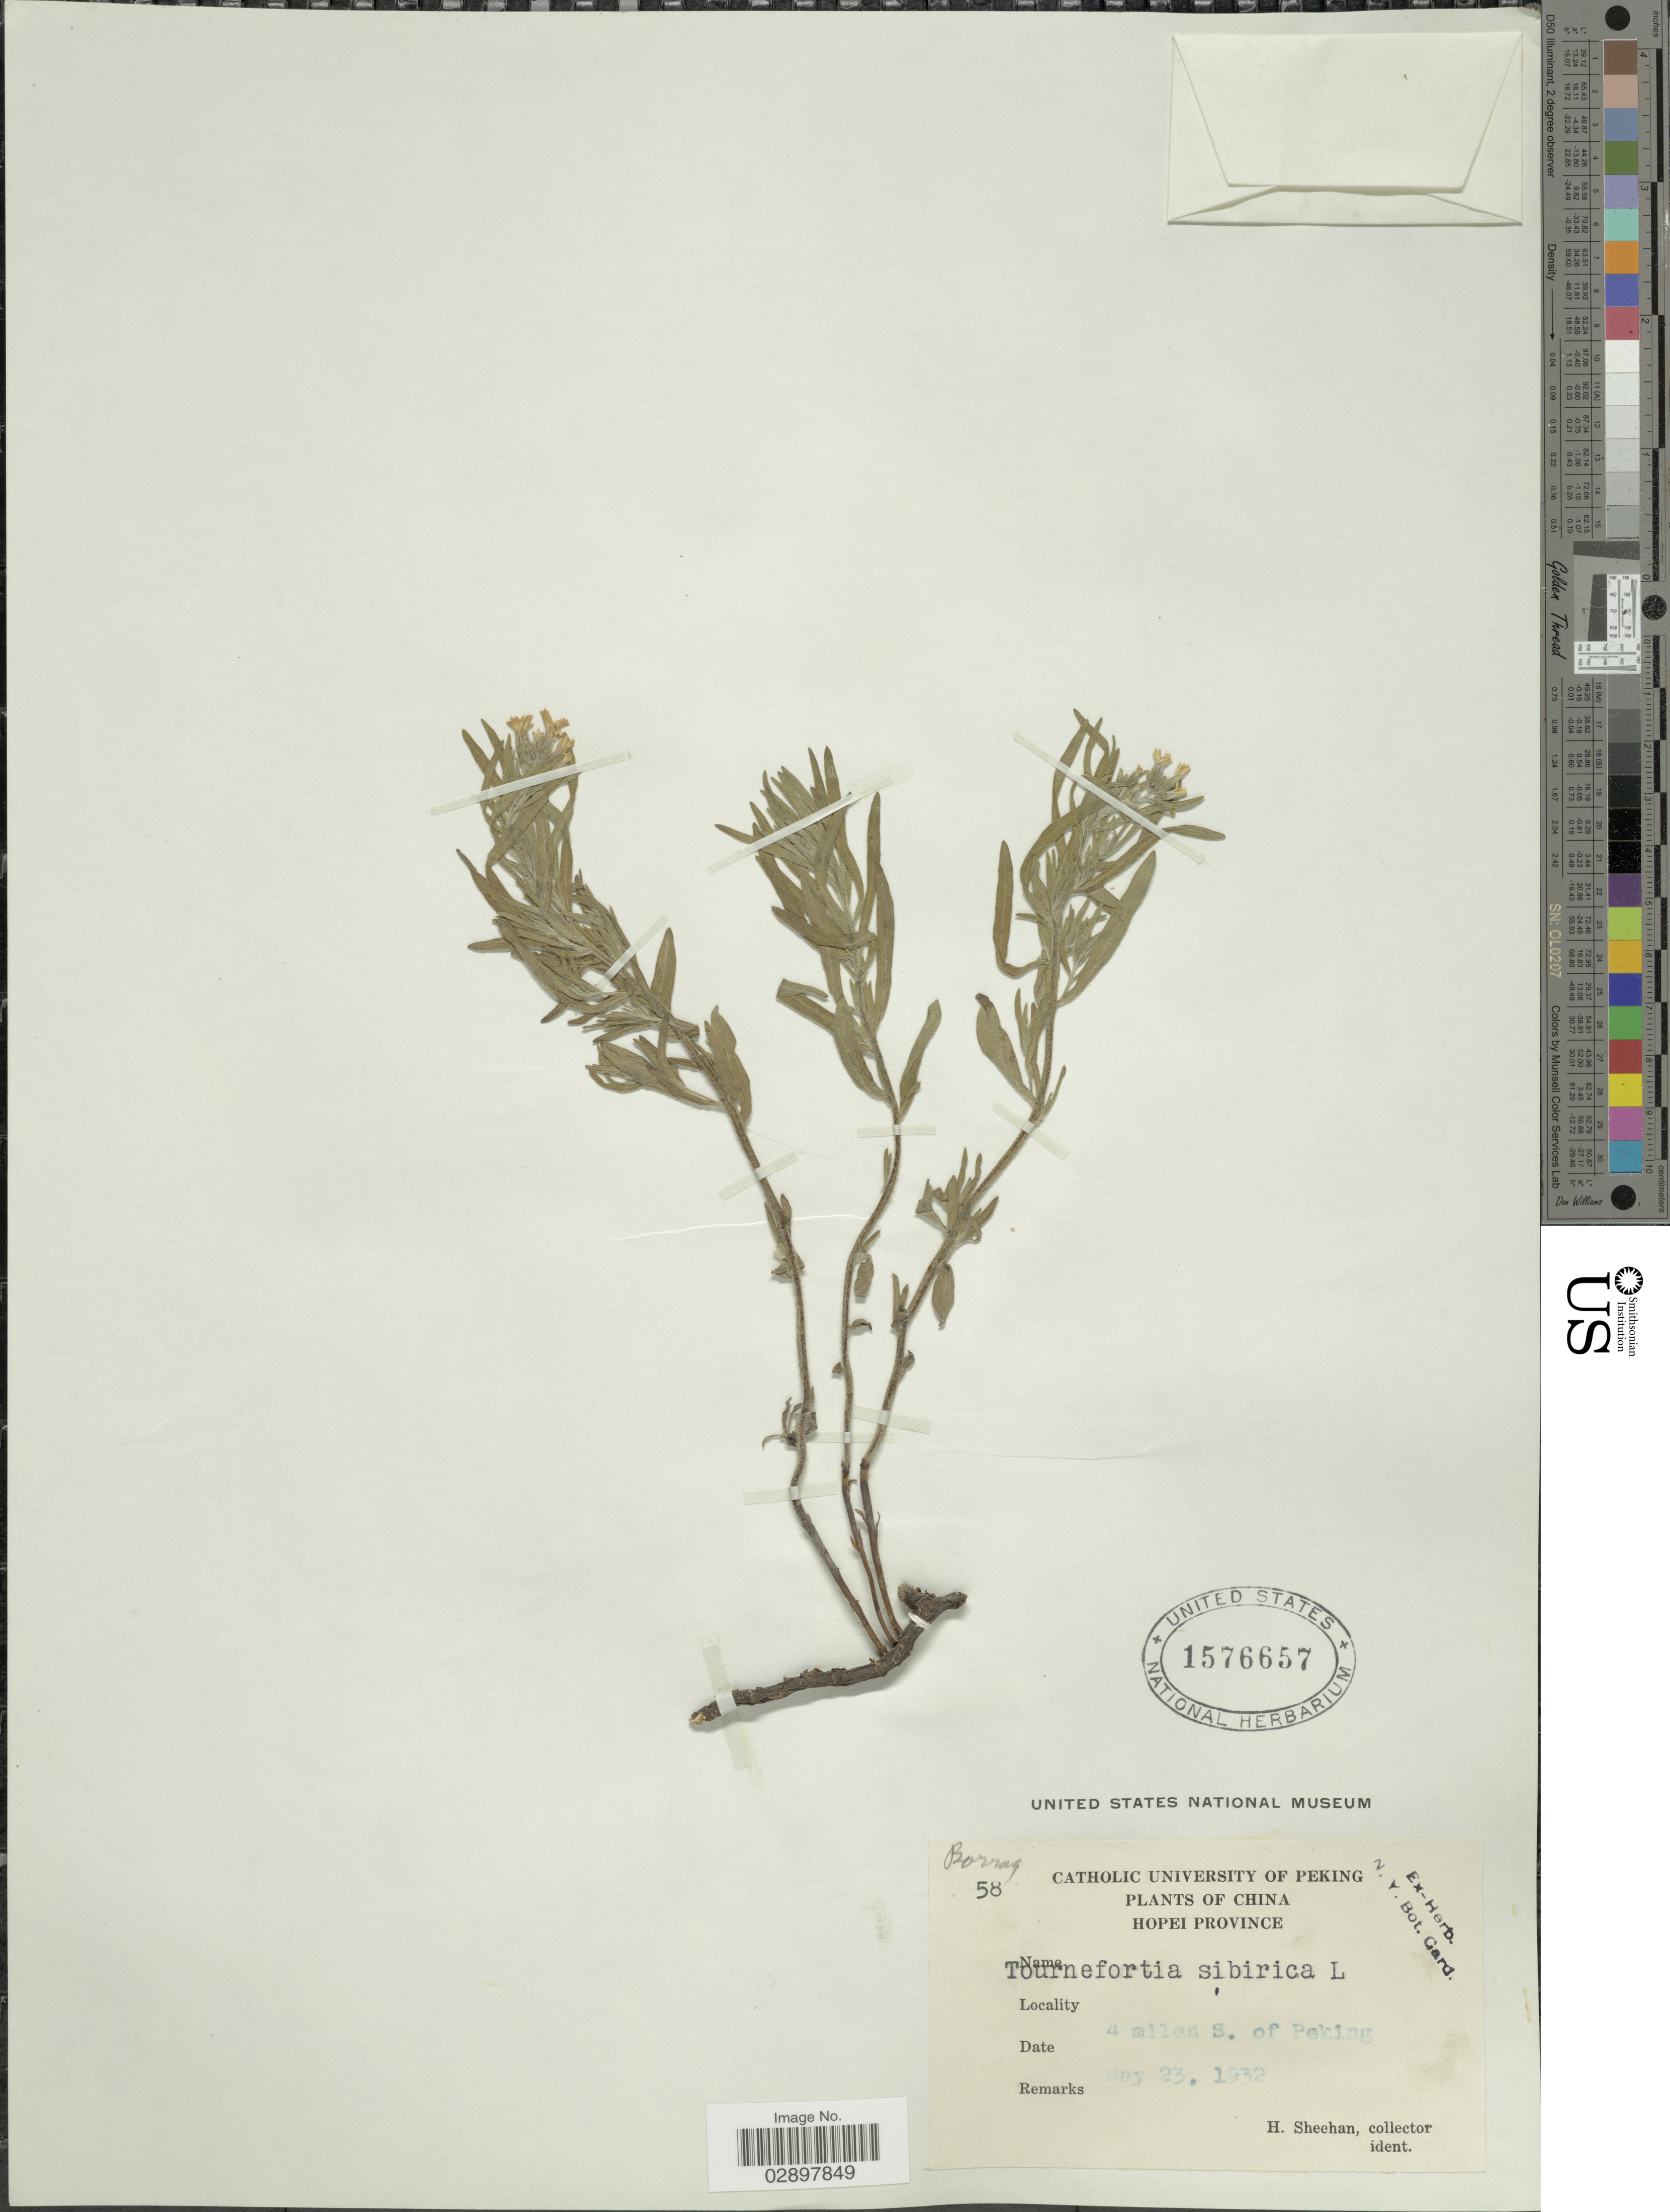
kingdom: Plantae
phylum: Tracheophyta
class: Magnoliopsida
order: Boraginales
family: Heliotropiaceae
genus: Tournefortia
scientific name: Tournefortia sibirica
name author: L.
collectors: H. Sheehan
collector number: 58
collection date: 1932-05-23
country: China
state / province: Hebei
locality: Hopei Province. 4 miles S. of Peking.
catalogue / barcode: US 1576657